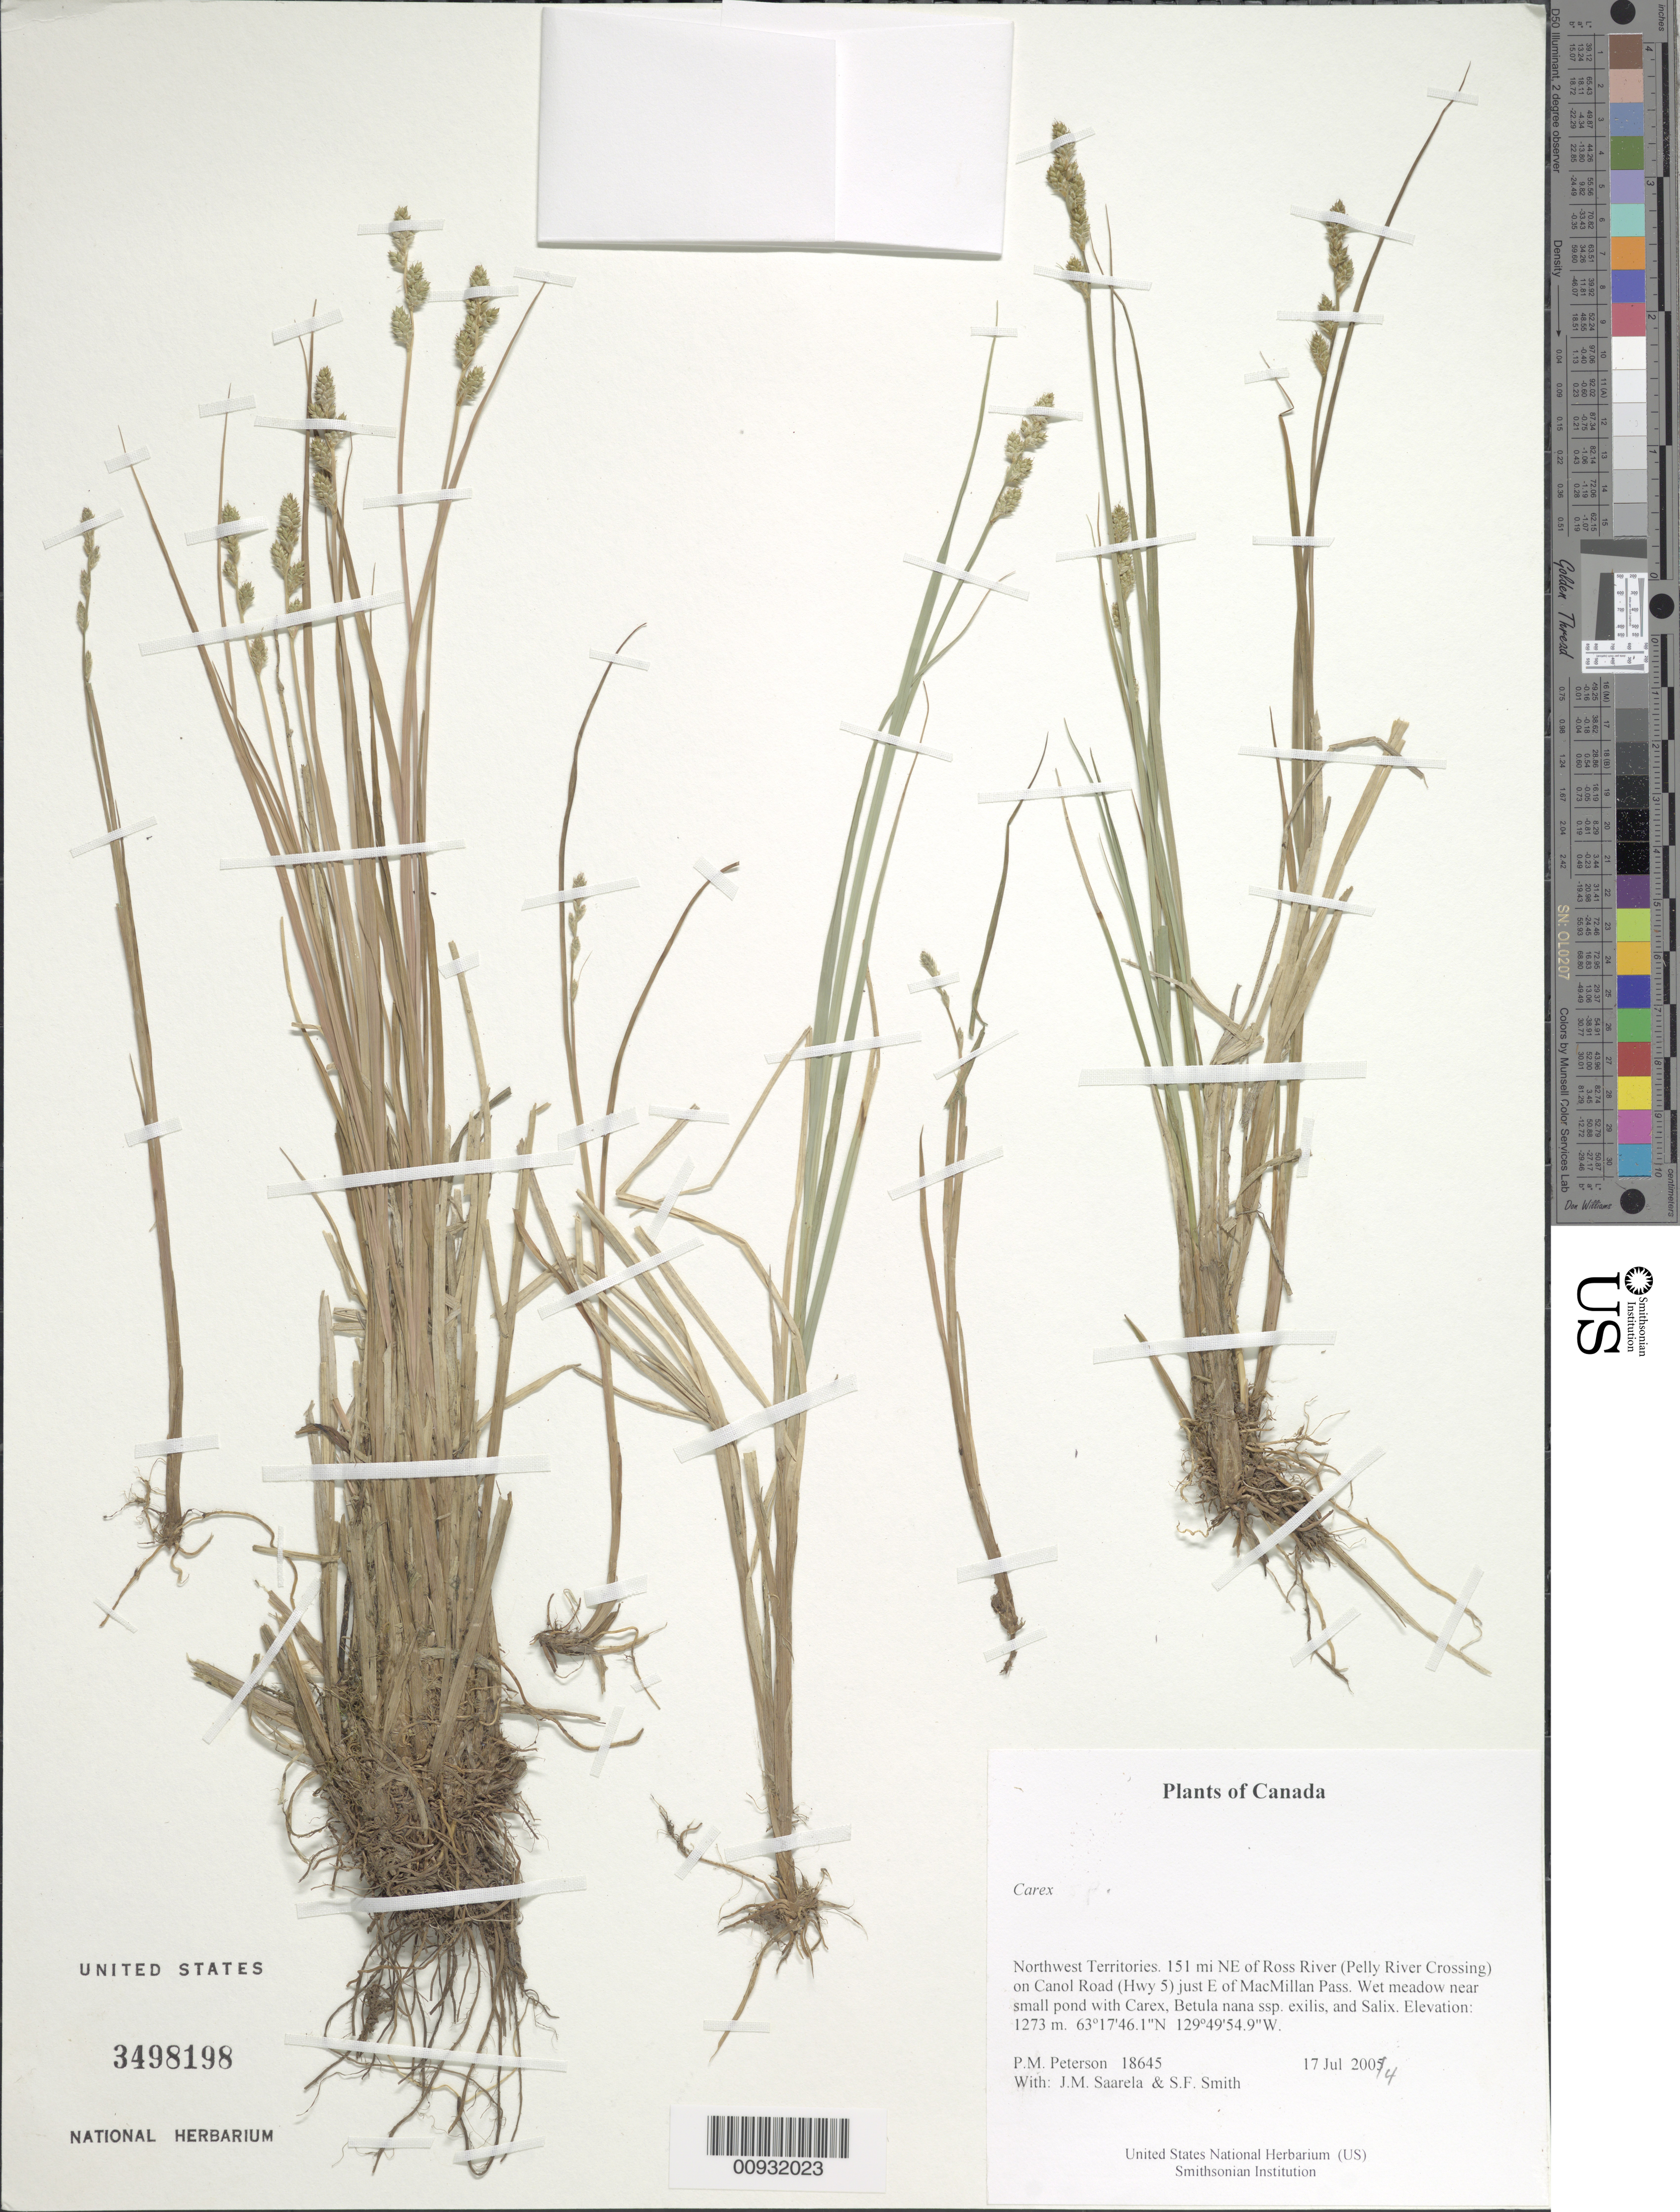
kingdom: Plantae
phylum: Tracheophyta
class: Liliopsida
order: Poales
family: Cyperaceae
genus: Carex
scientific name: Carex sp.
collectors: P. M. Peterson, J. Saarela & S.F. Smith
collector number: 18645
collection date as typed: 17 Jul 2004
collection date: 2004-07-17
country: Canada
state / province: Northwest Territories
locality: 151 mi NE of Ross River (Pelly River Crossing) on Canol Road (Hwy 5) just E of MacMillan Pass. Wet meadow near small pond with Carex, Betula nana ssp. exilis, and Salix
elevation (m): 1273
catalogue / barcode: US 3498198